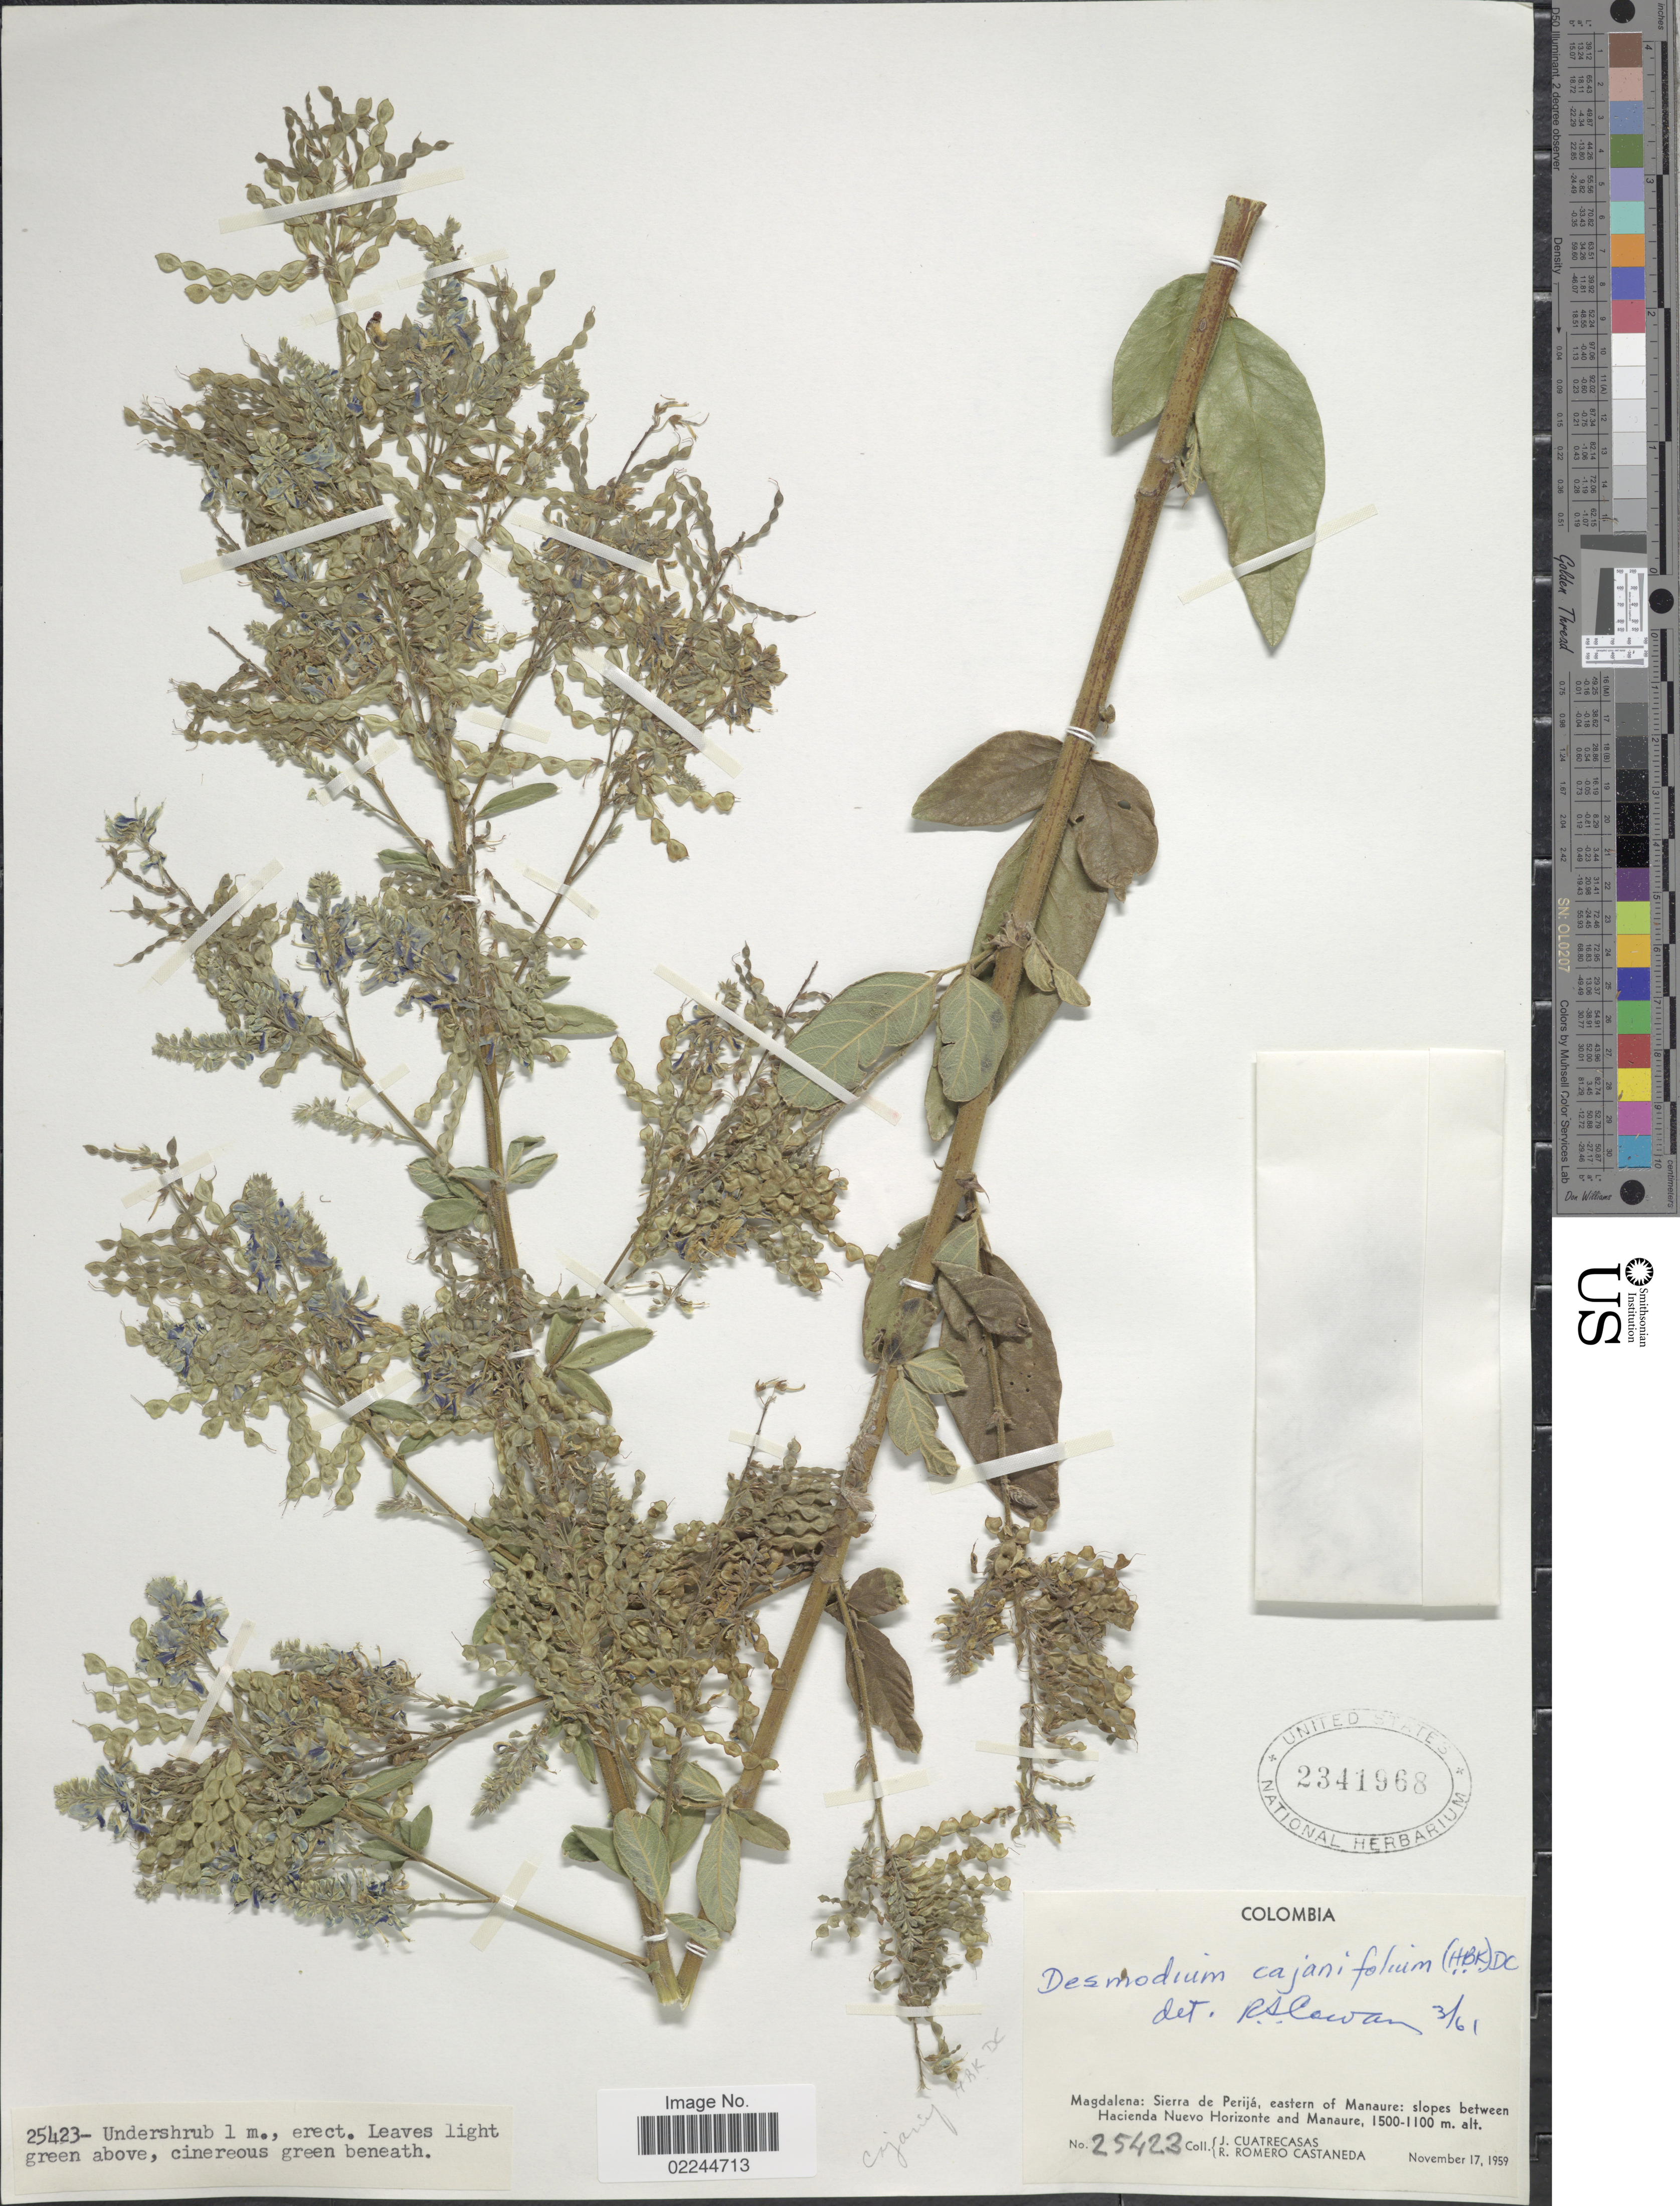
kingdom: Plantae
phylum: Tracheophyta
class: Magnoliopsida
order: Fabales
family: Fabaceae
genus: Desmodium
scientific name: Desmodium cajanifolium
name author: (Kunth) DC.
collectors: J. Cuatrecasas & R. Romero Castañeda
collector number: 25423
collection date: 1959-11-17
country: Colombia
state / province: Magdalena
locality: Sierra de Perija, eastern of Manaure, slopes between Hacienda Nuevo Horizonte and Manaure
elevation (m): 1100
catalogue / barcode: US 2341968